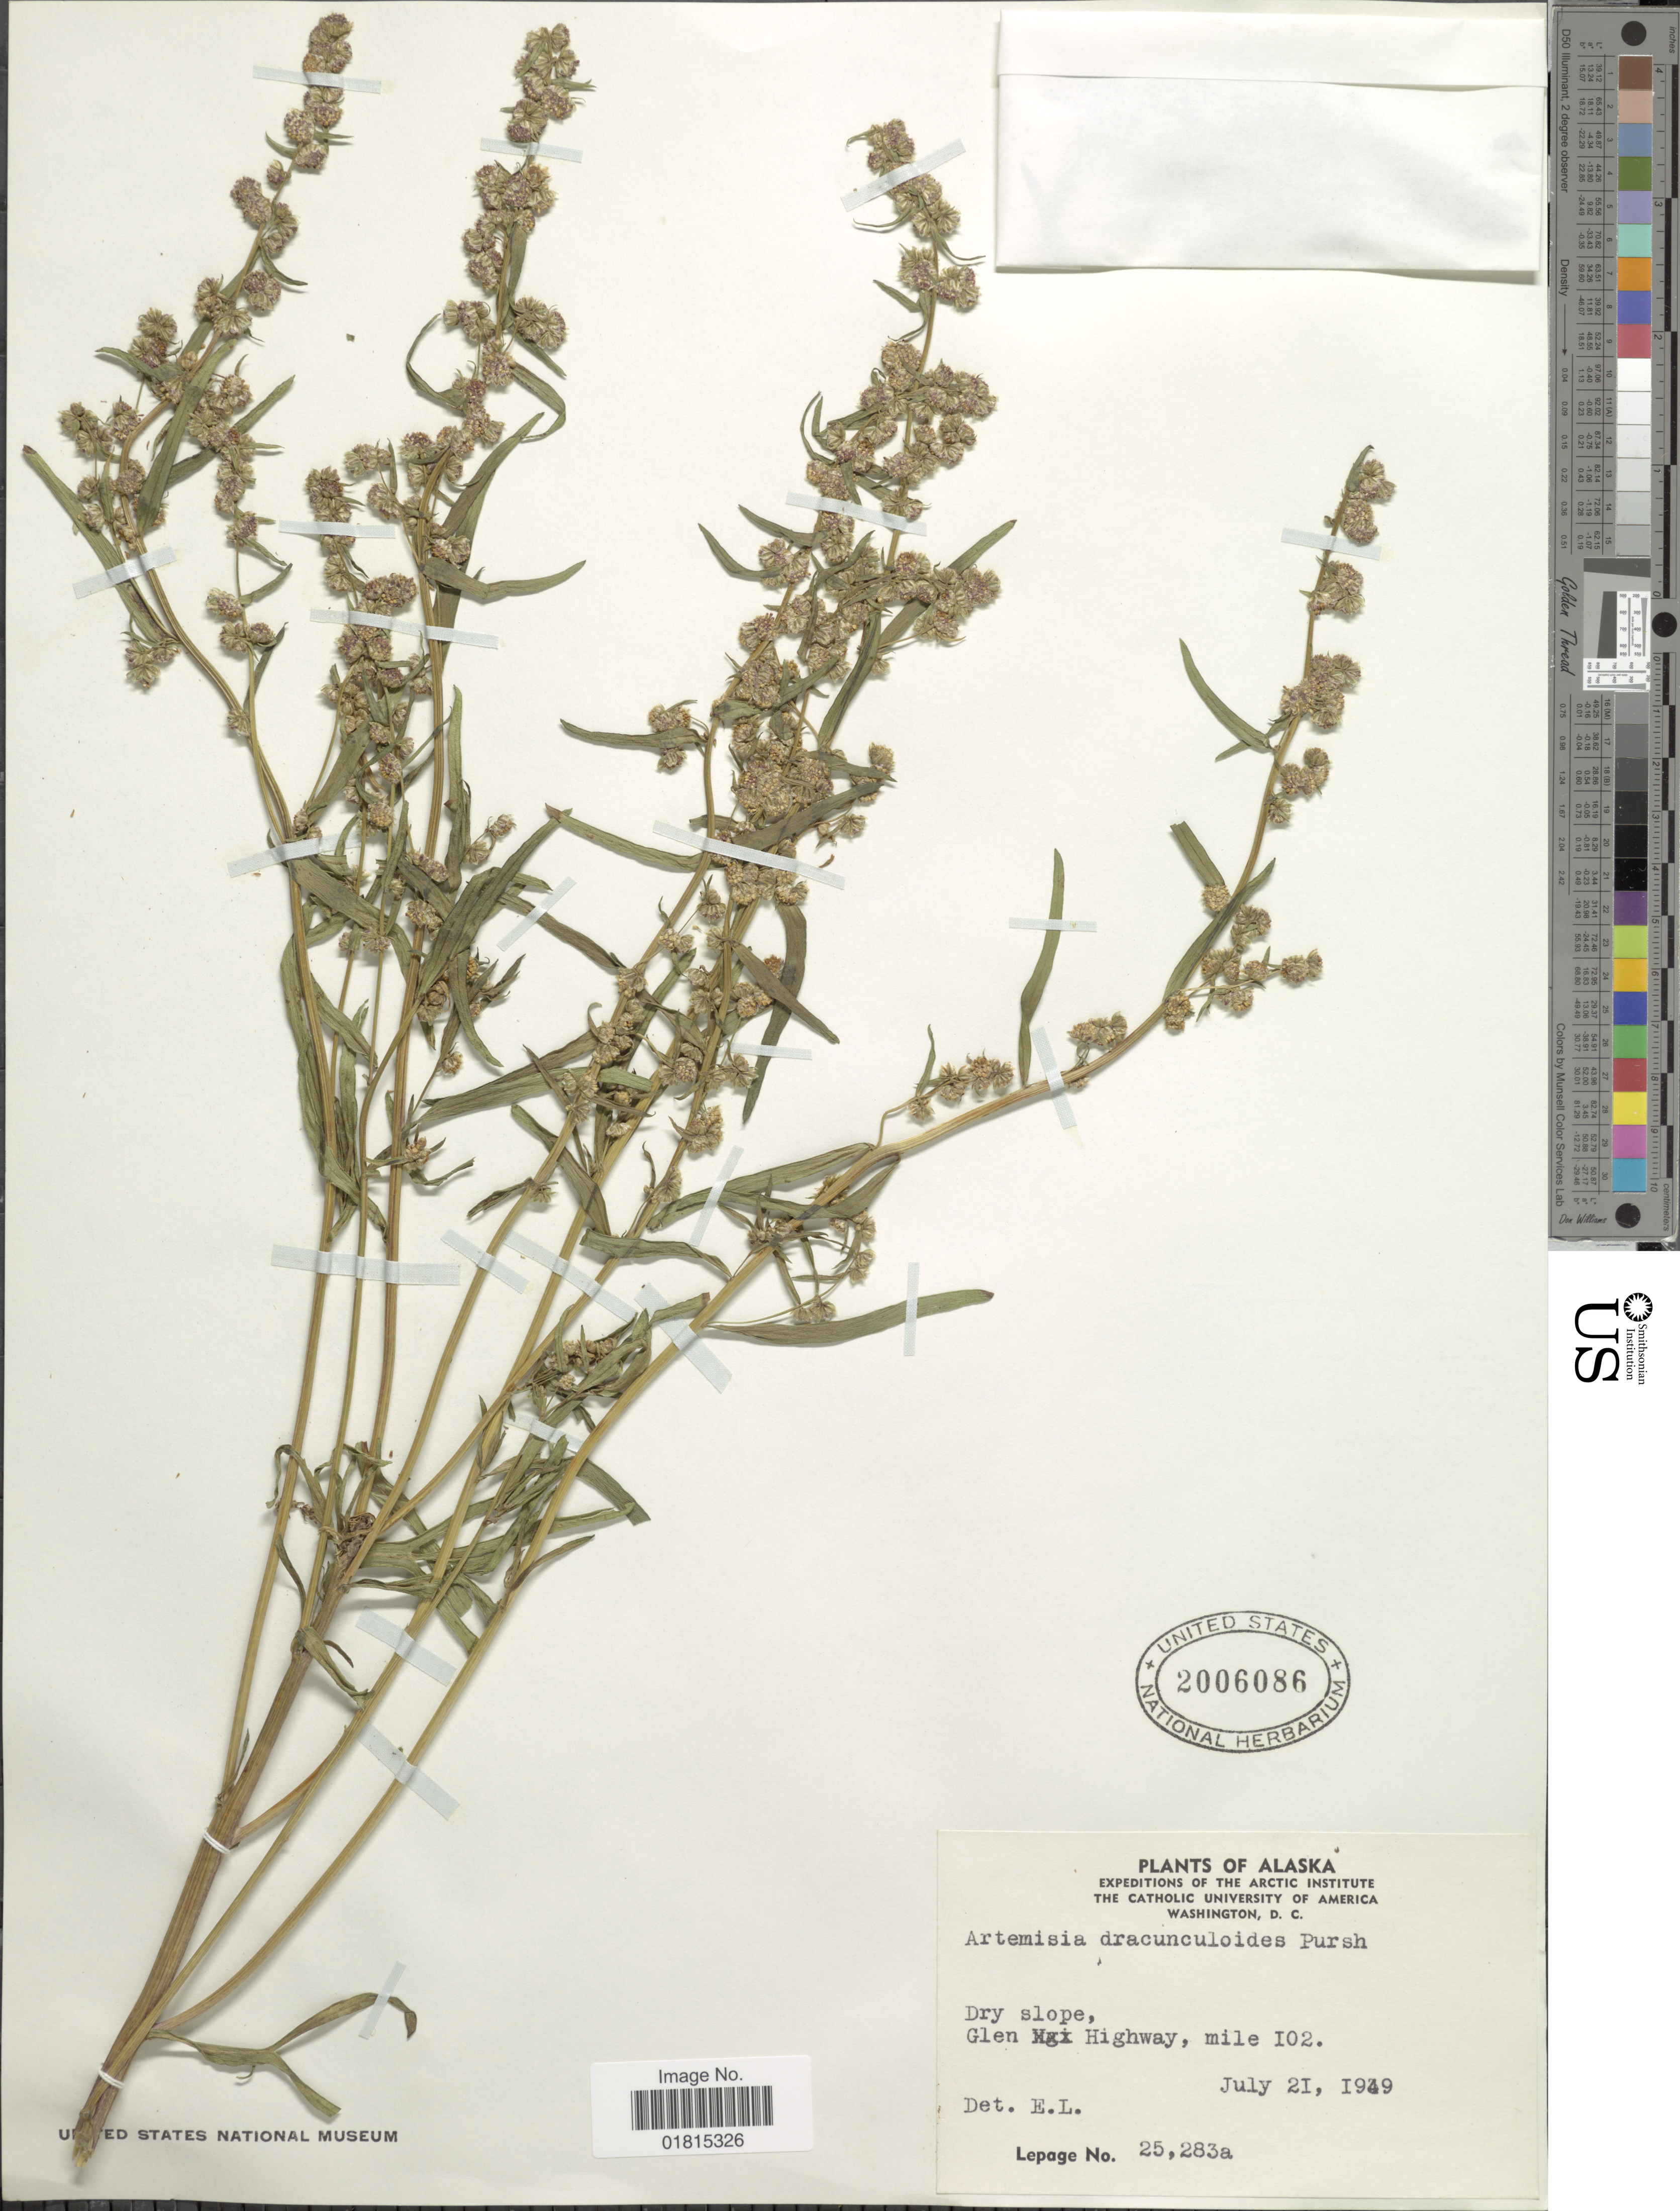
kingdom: Plantae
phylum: Tracheophyta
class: Magnoliopsida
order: Asterales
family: Asteraceae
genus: Artemisia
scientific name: Artemisia dracunculoides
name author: Pursh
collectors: -. LePage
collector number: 25283a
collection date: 1949-07-21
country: United States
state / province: Alaska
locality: Dry slope, Glen Highway, mile 102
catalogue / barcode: US 2006086